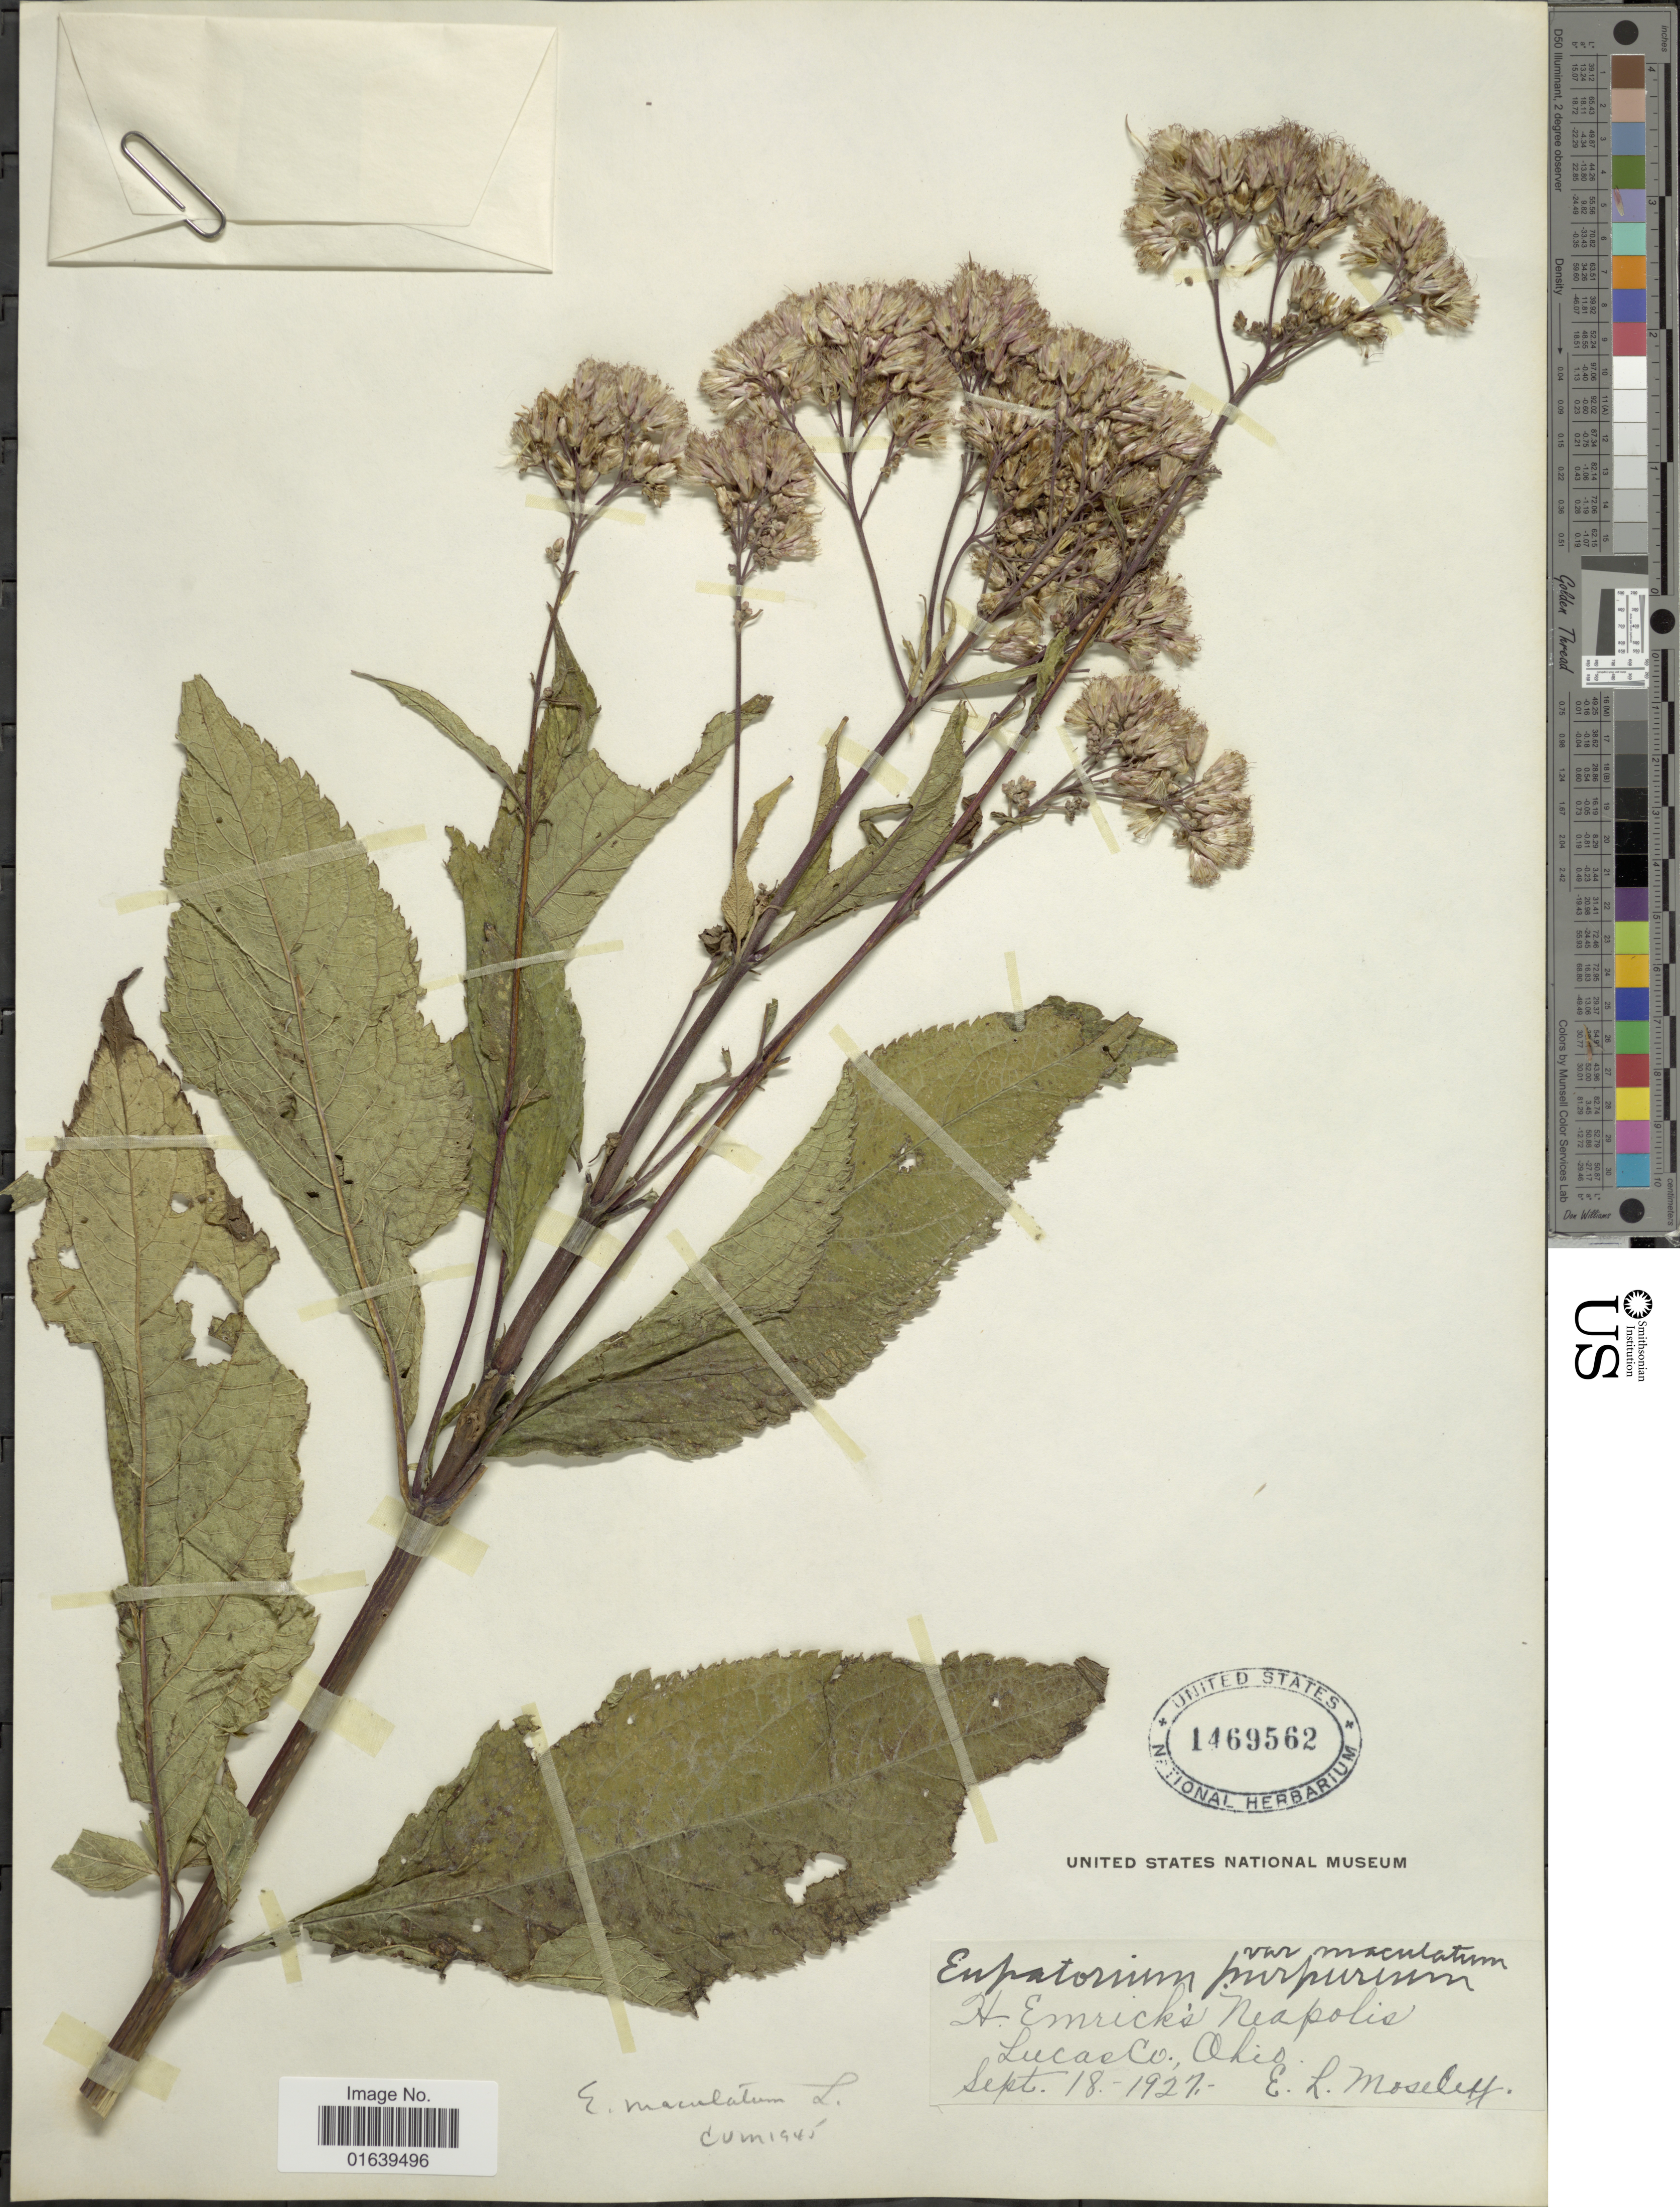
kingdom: Plantae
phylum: Tracheophyta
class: Magnoliopsida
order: Asterales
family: Asteraceae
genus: Eupatorium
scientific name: Eupatorium maculatum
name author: L.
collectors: E. Moseley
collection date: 1927-09-18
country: United States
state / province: Ohio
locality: Lucas Co.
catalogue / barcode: US 1469562